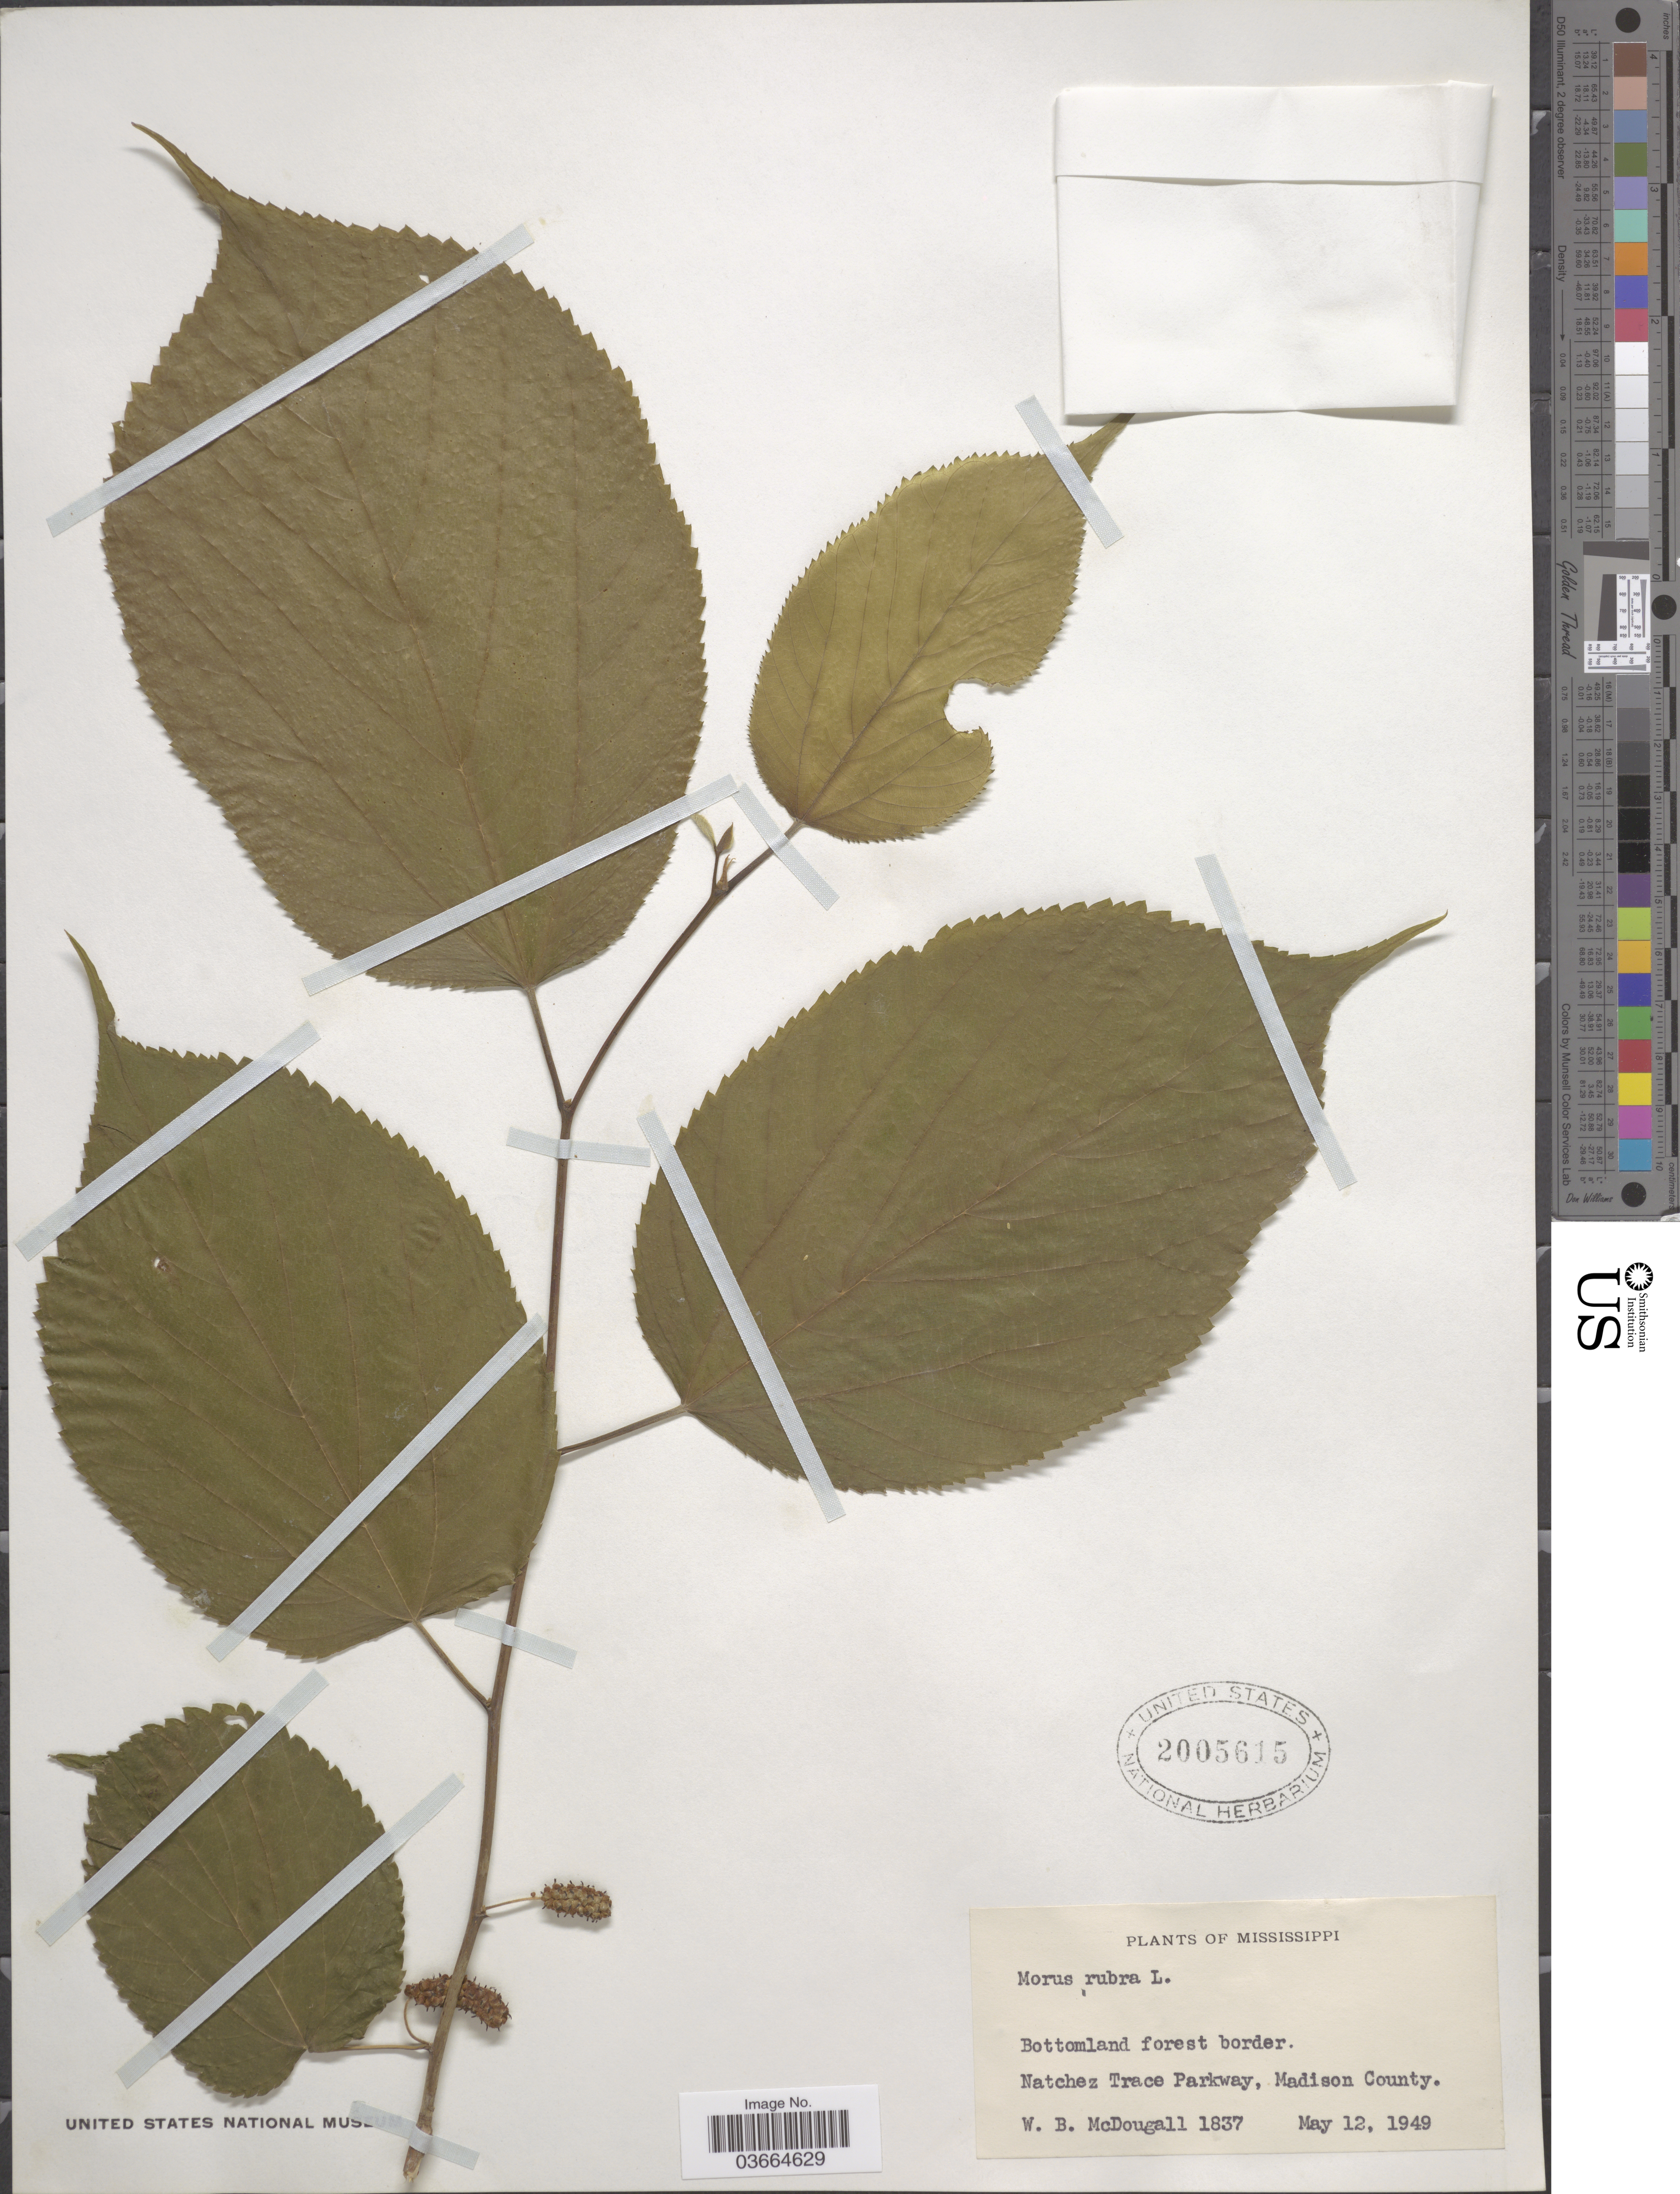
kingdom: Plantae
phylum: Tracheophyta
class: Magnoliopsida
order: Rosales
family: Moraceae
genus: Morus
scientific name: Morus rubra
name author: L.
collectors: W. B. McDougall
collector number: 1837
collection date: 1949-05-12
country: United States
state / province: Mississippi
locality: Bottomland forest border. Natchez Trace Parkway, Madison County.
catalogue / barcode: US 2005615